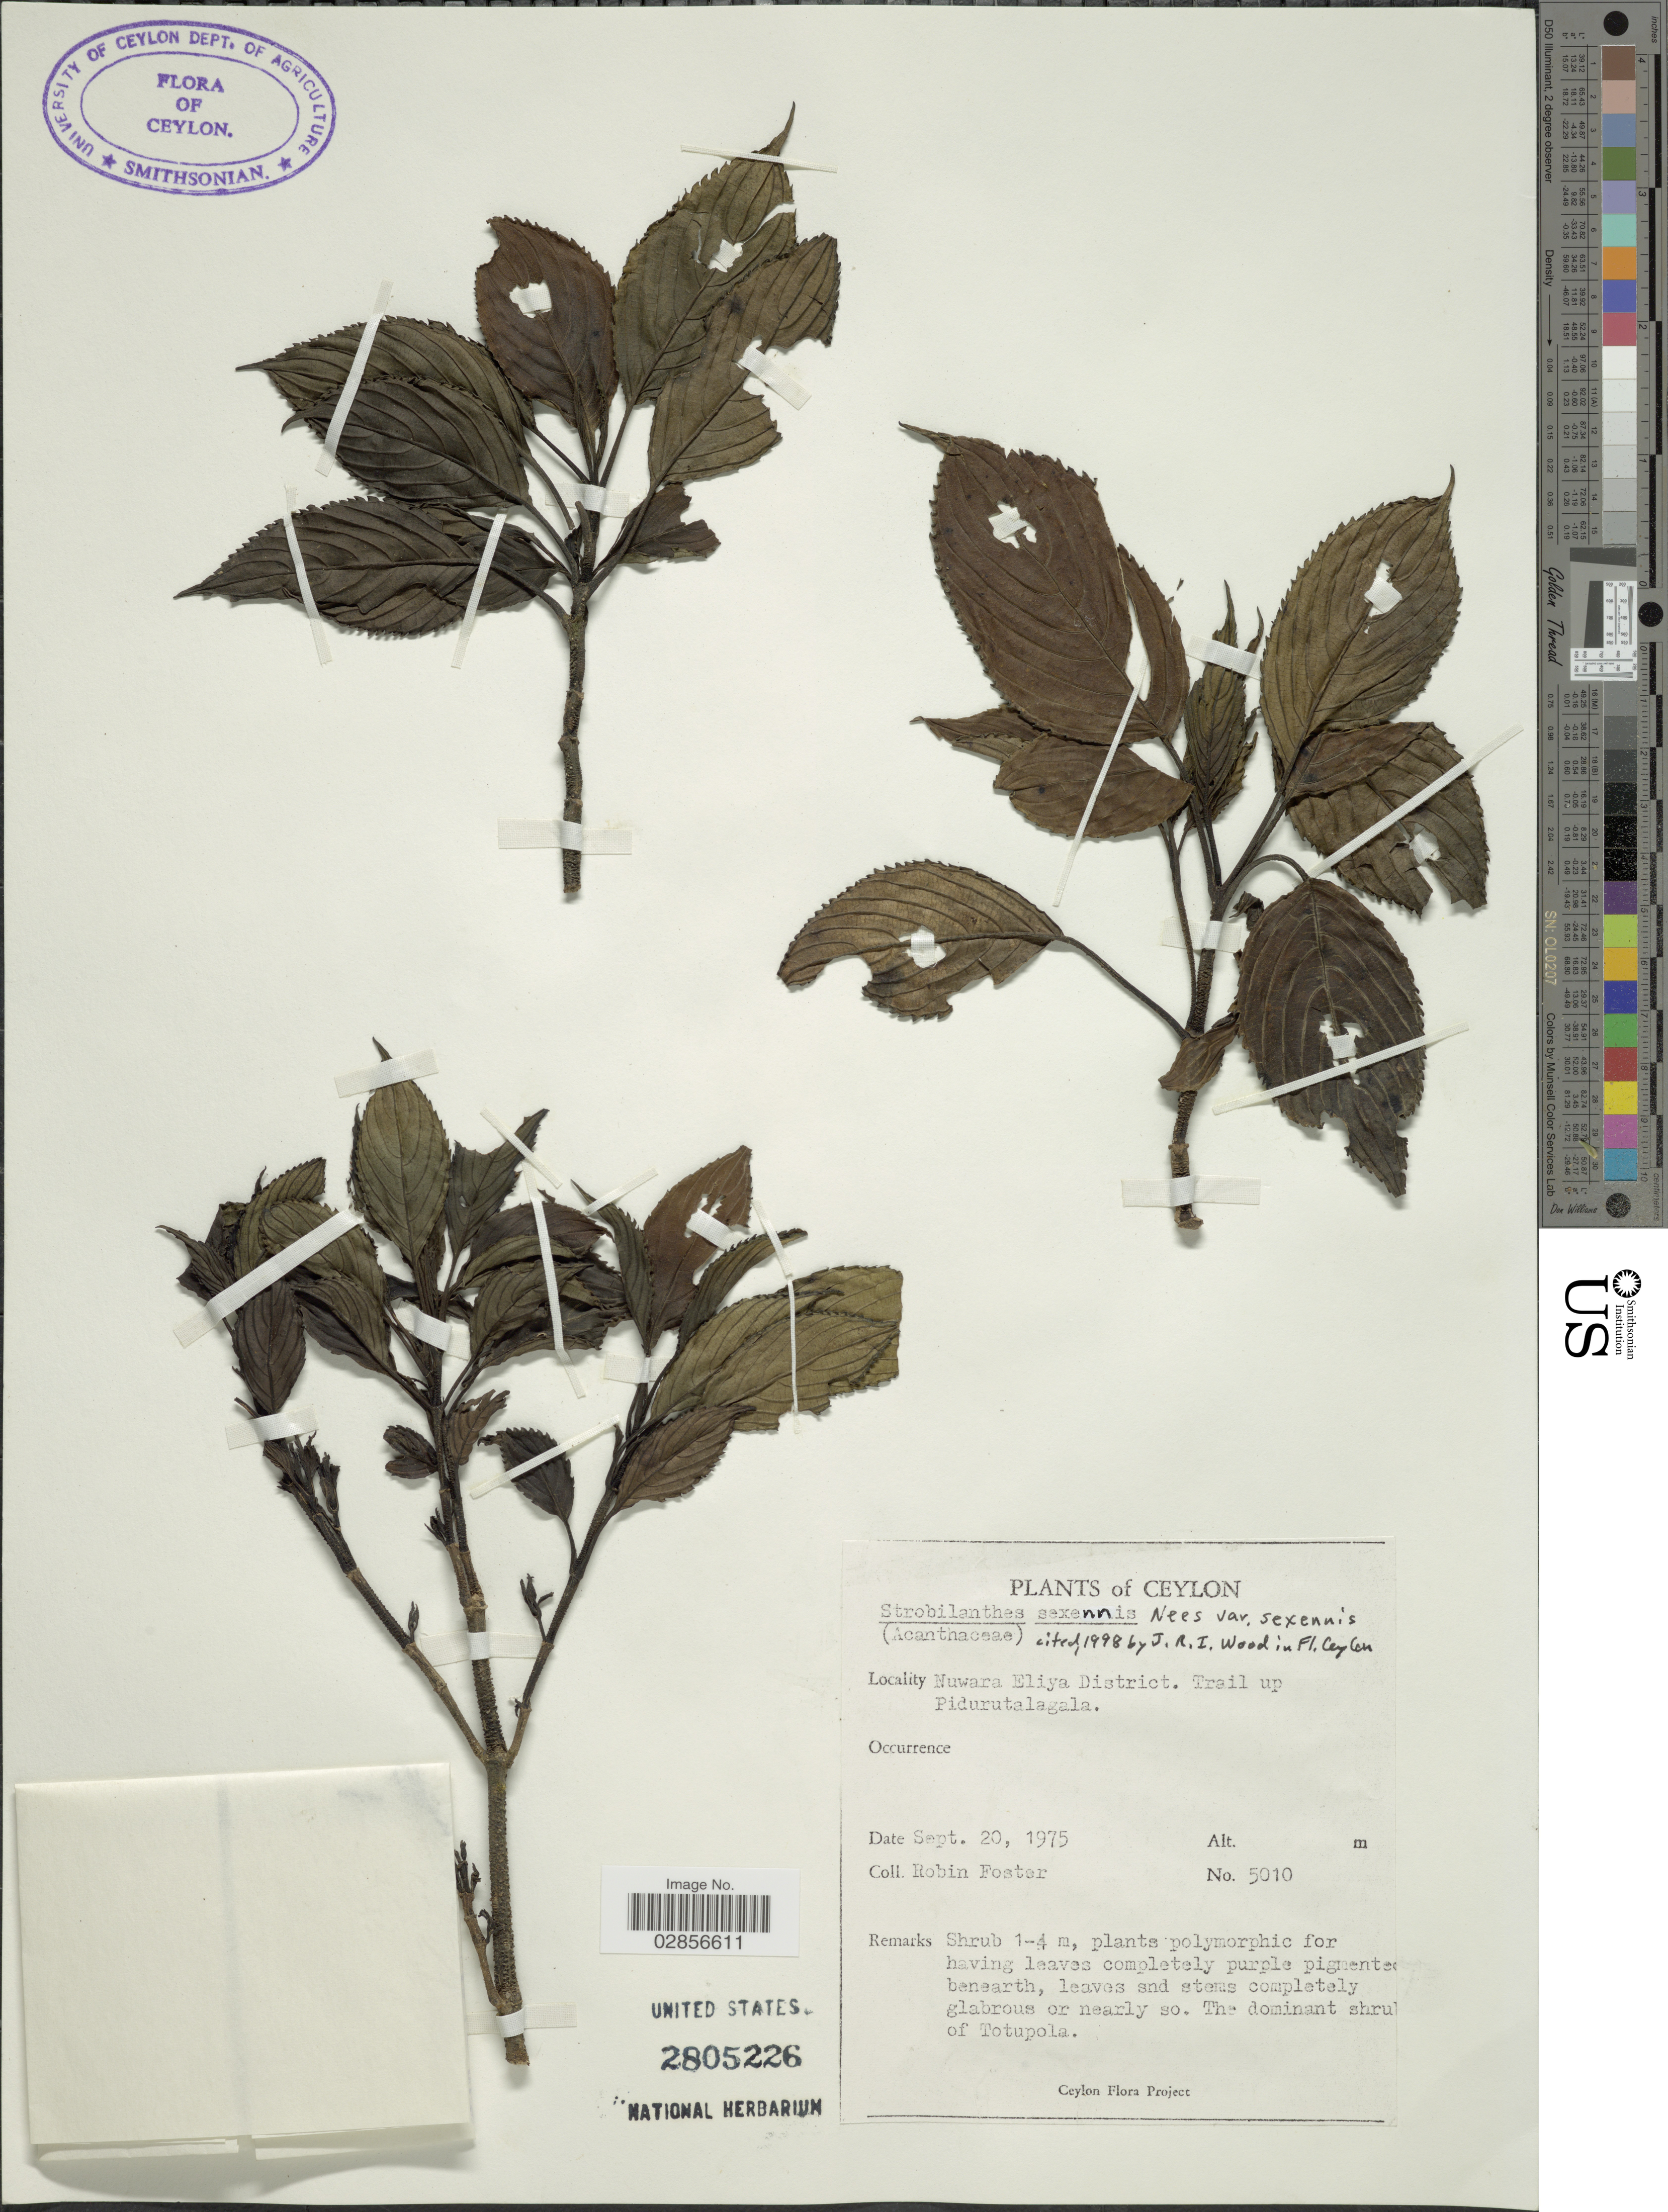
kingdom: Plantae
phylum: Tracheophyta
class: Magnoliopsida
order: Lamiales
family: Acanthaceae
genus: Strobilanthes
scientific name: Strobilanthes sexennis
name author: Bedd.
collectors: R. B. Foster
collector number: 5010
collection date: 1975-09-20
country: Sri Lanka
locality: Ceylon, Nuwara Eliya District. Trail up Pidurutalagala.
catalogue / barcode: US 2805226